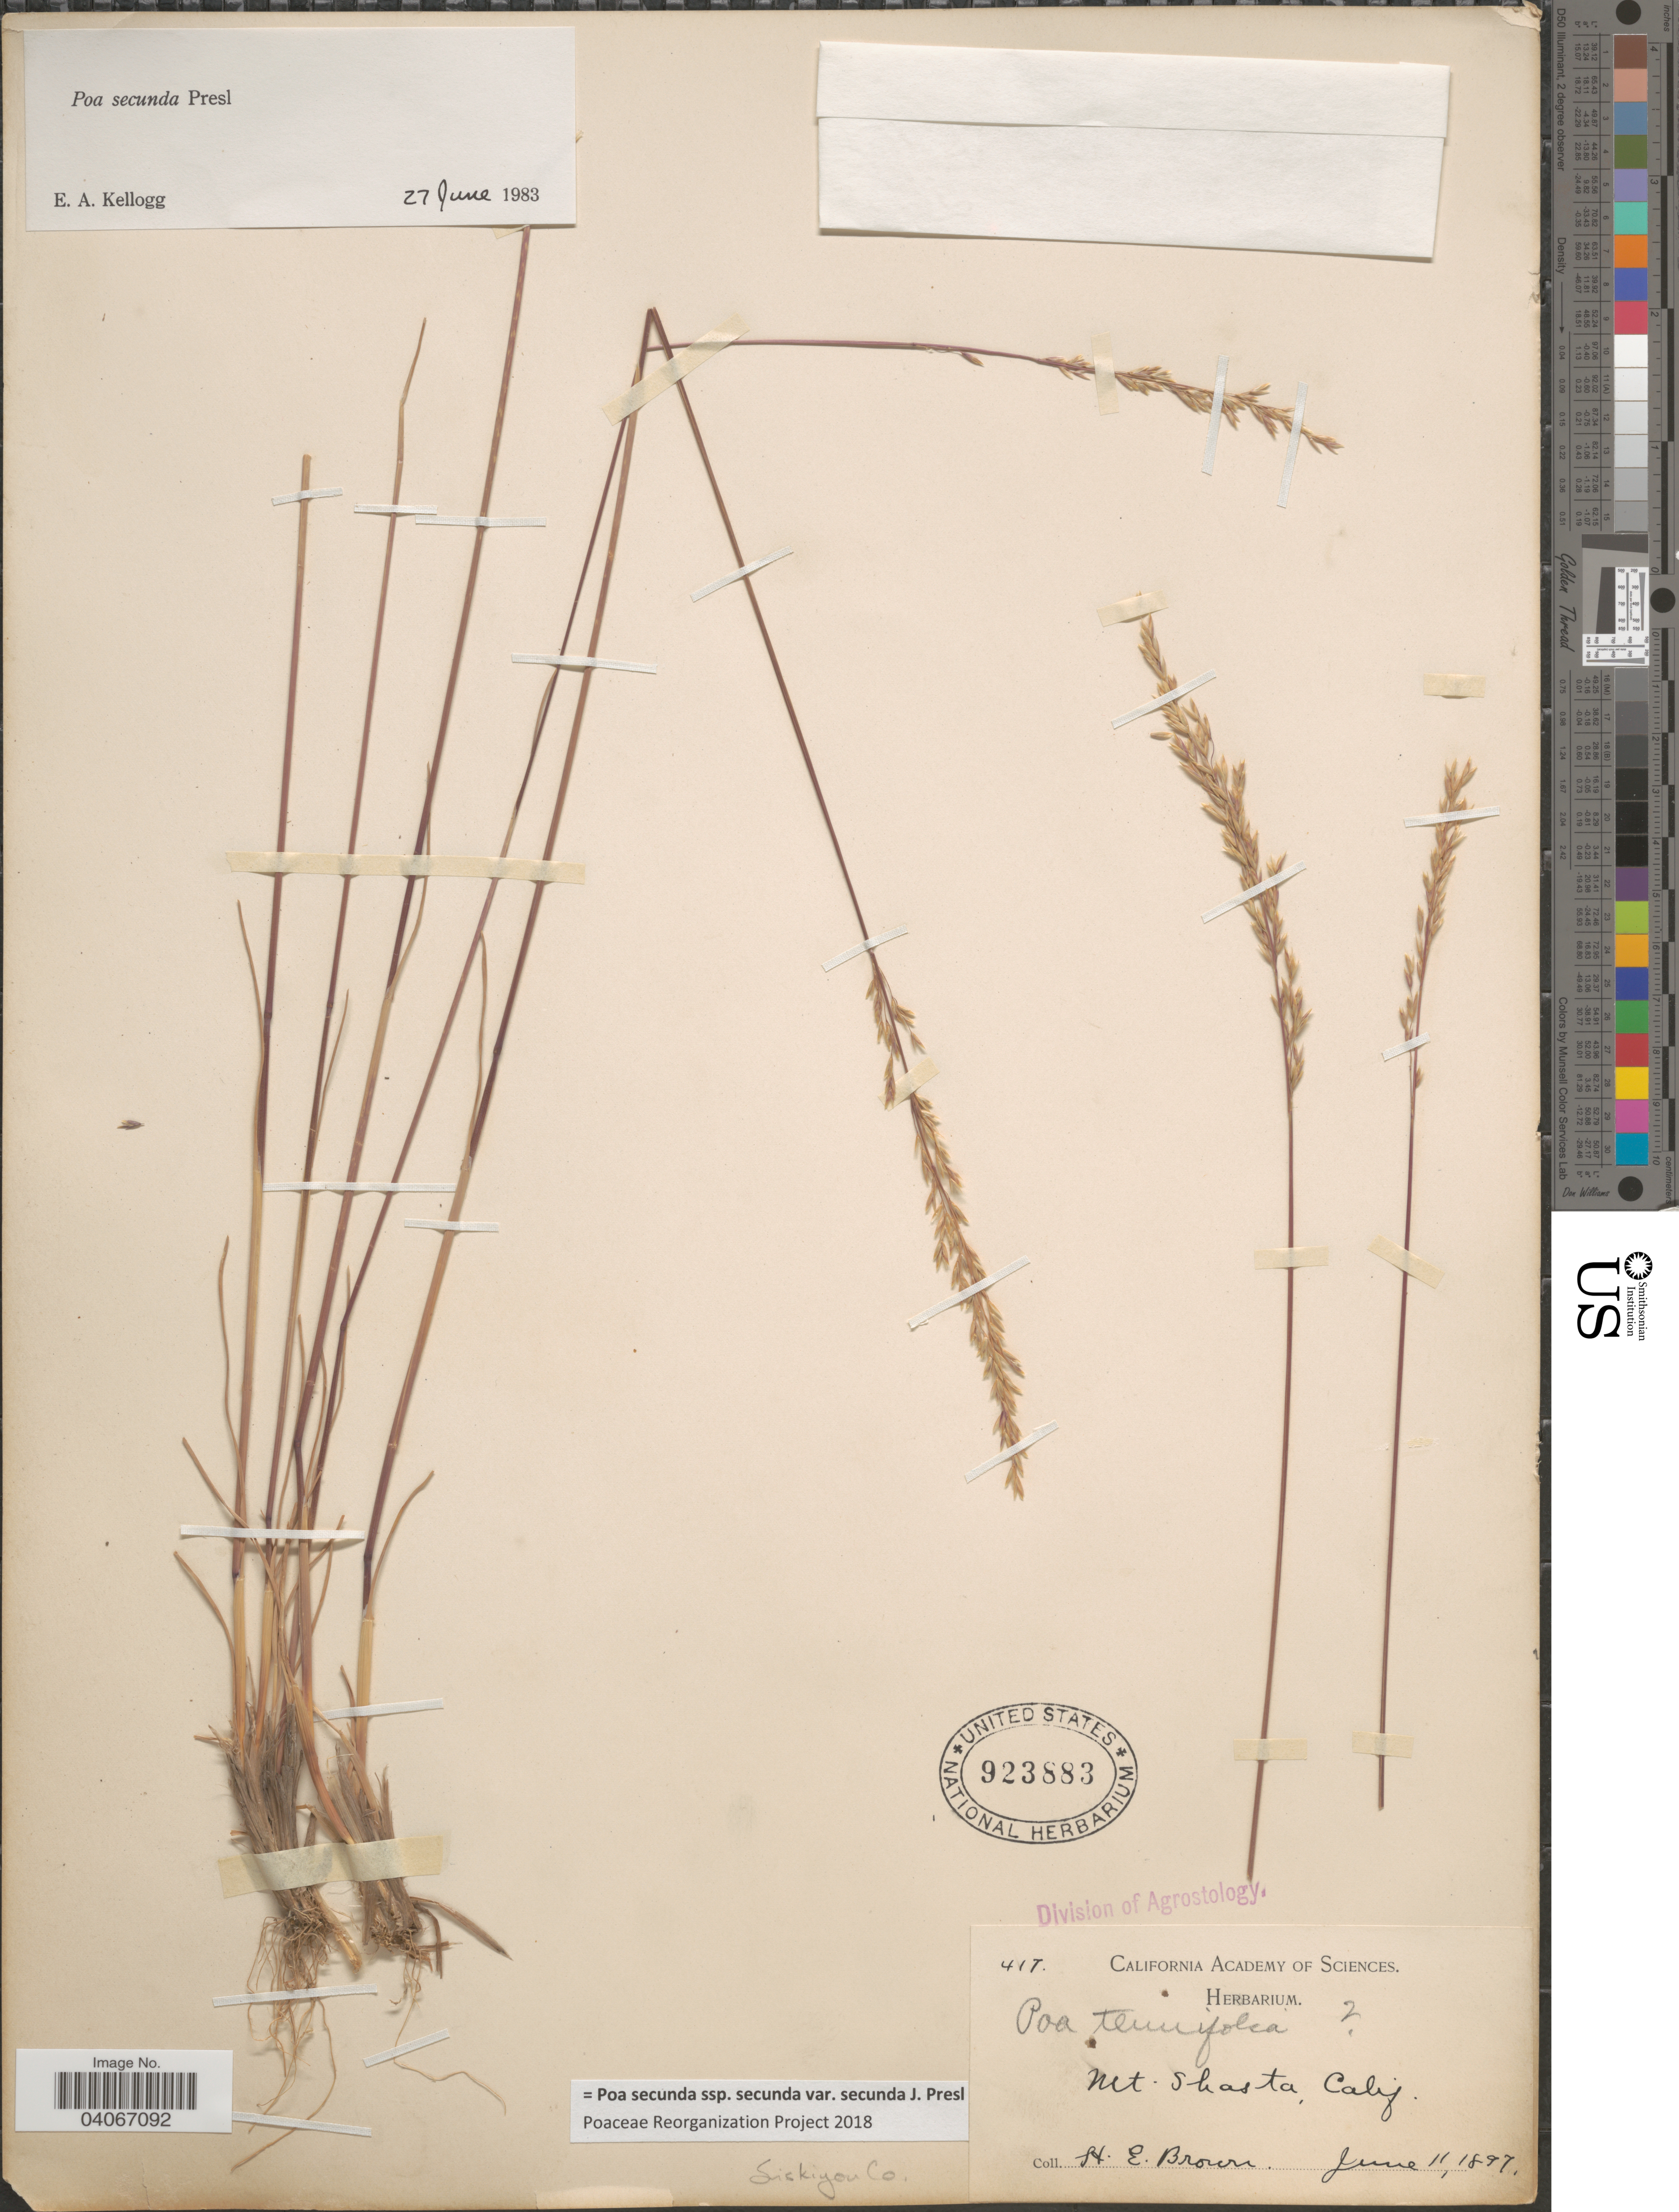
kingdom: Plantae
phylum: Tracheophyta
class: Liliopsida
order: Poales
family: Poaceae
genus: Poa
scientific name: Poa secunda subsp. secunda var. secunda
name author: J. Presl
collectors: H. E. Brown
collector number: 417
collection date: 1897-06-11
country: United States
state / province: California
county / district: Siskiyou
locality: Mt. Shasta. Siskiyou Co.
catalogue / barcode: US 923883